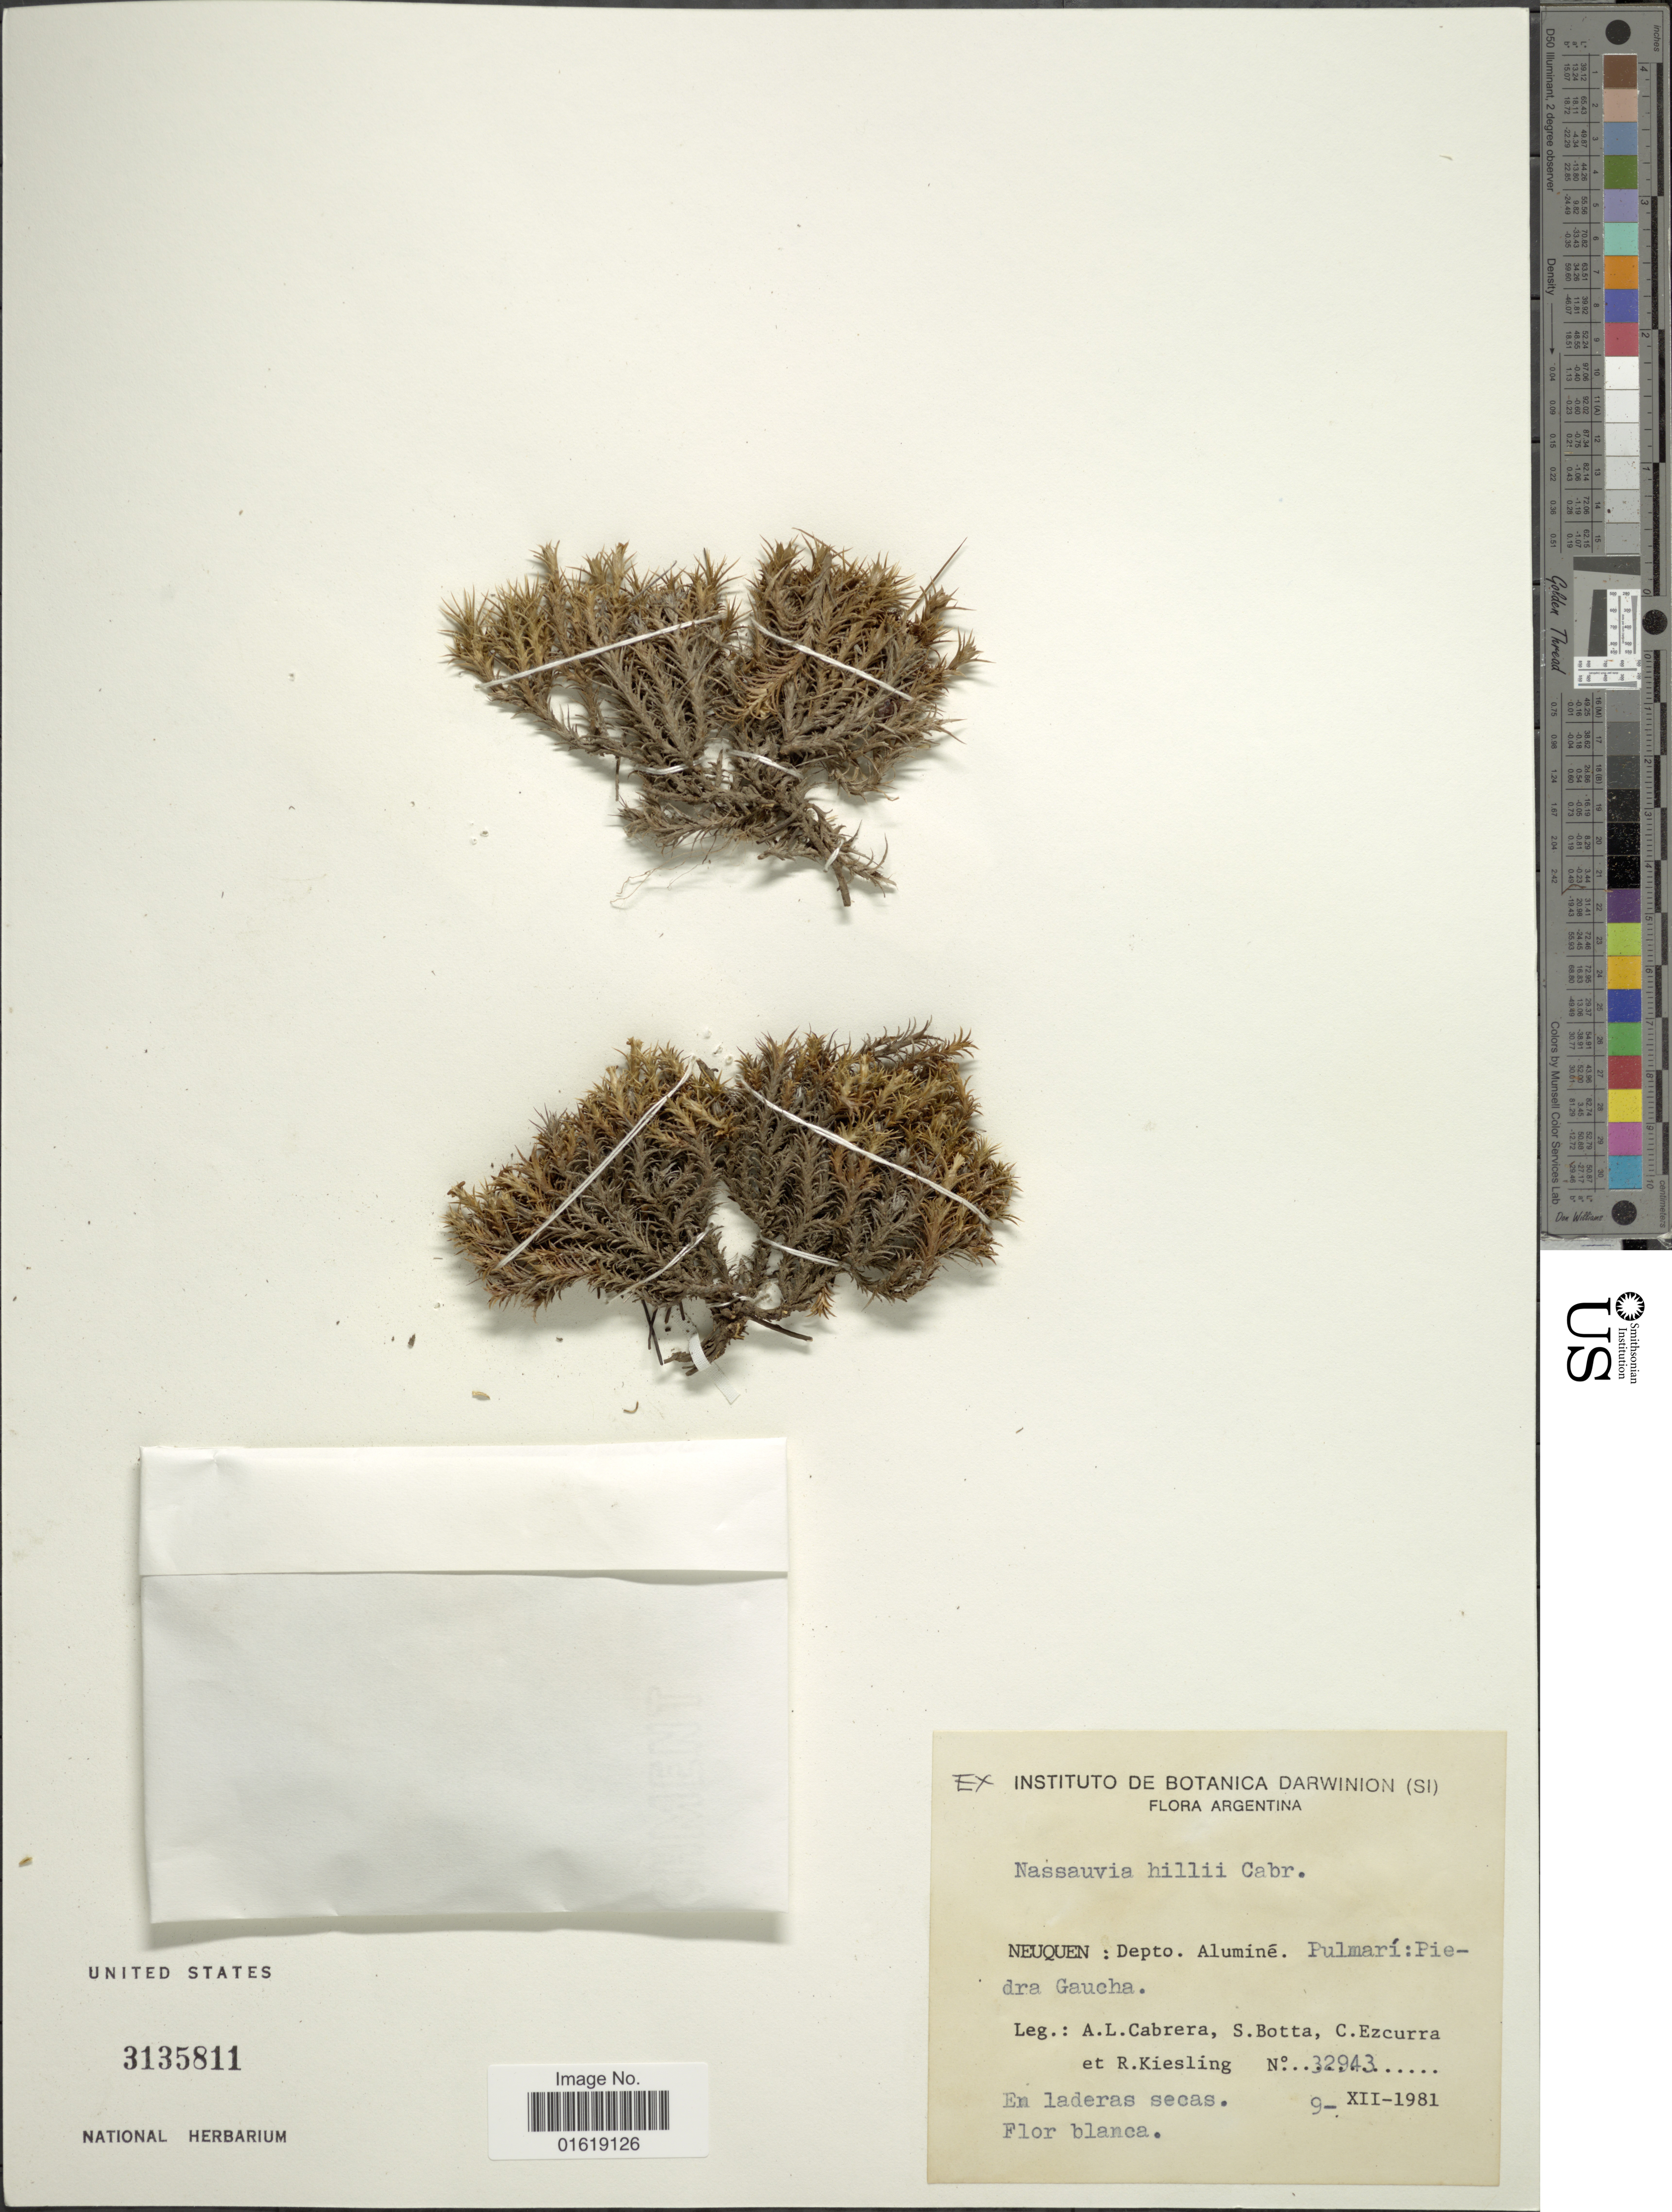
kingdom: Plantae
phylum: Tracheophyta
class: Magnoliopsida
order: Asterales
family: Asteraceae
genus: Nassauvia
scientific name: Nassauvia hillii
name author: Cabrera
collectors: A. L. Cabrera, S. Botta, C. Ezcurra & R. Kiesling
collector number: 32943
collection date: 1981-12-09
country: Argentina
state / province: Neuquen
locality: Neuquen: Depto. Aluminé. Pulmarí: Piedra Gaucha.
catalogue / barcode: US 3135811